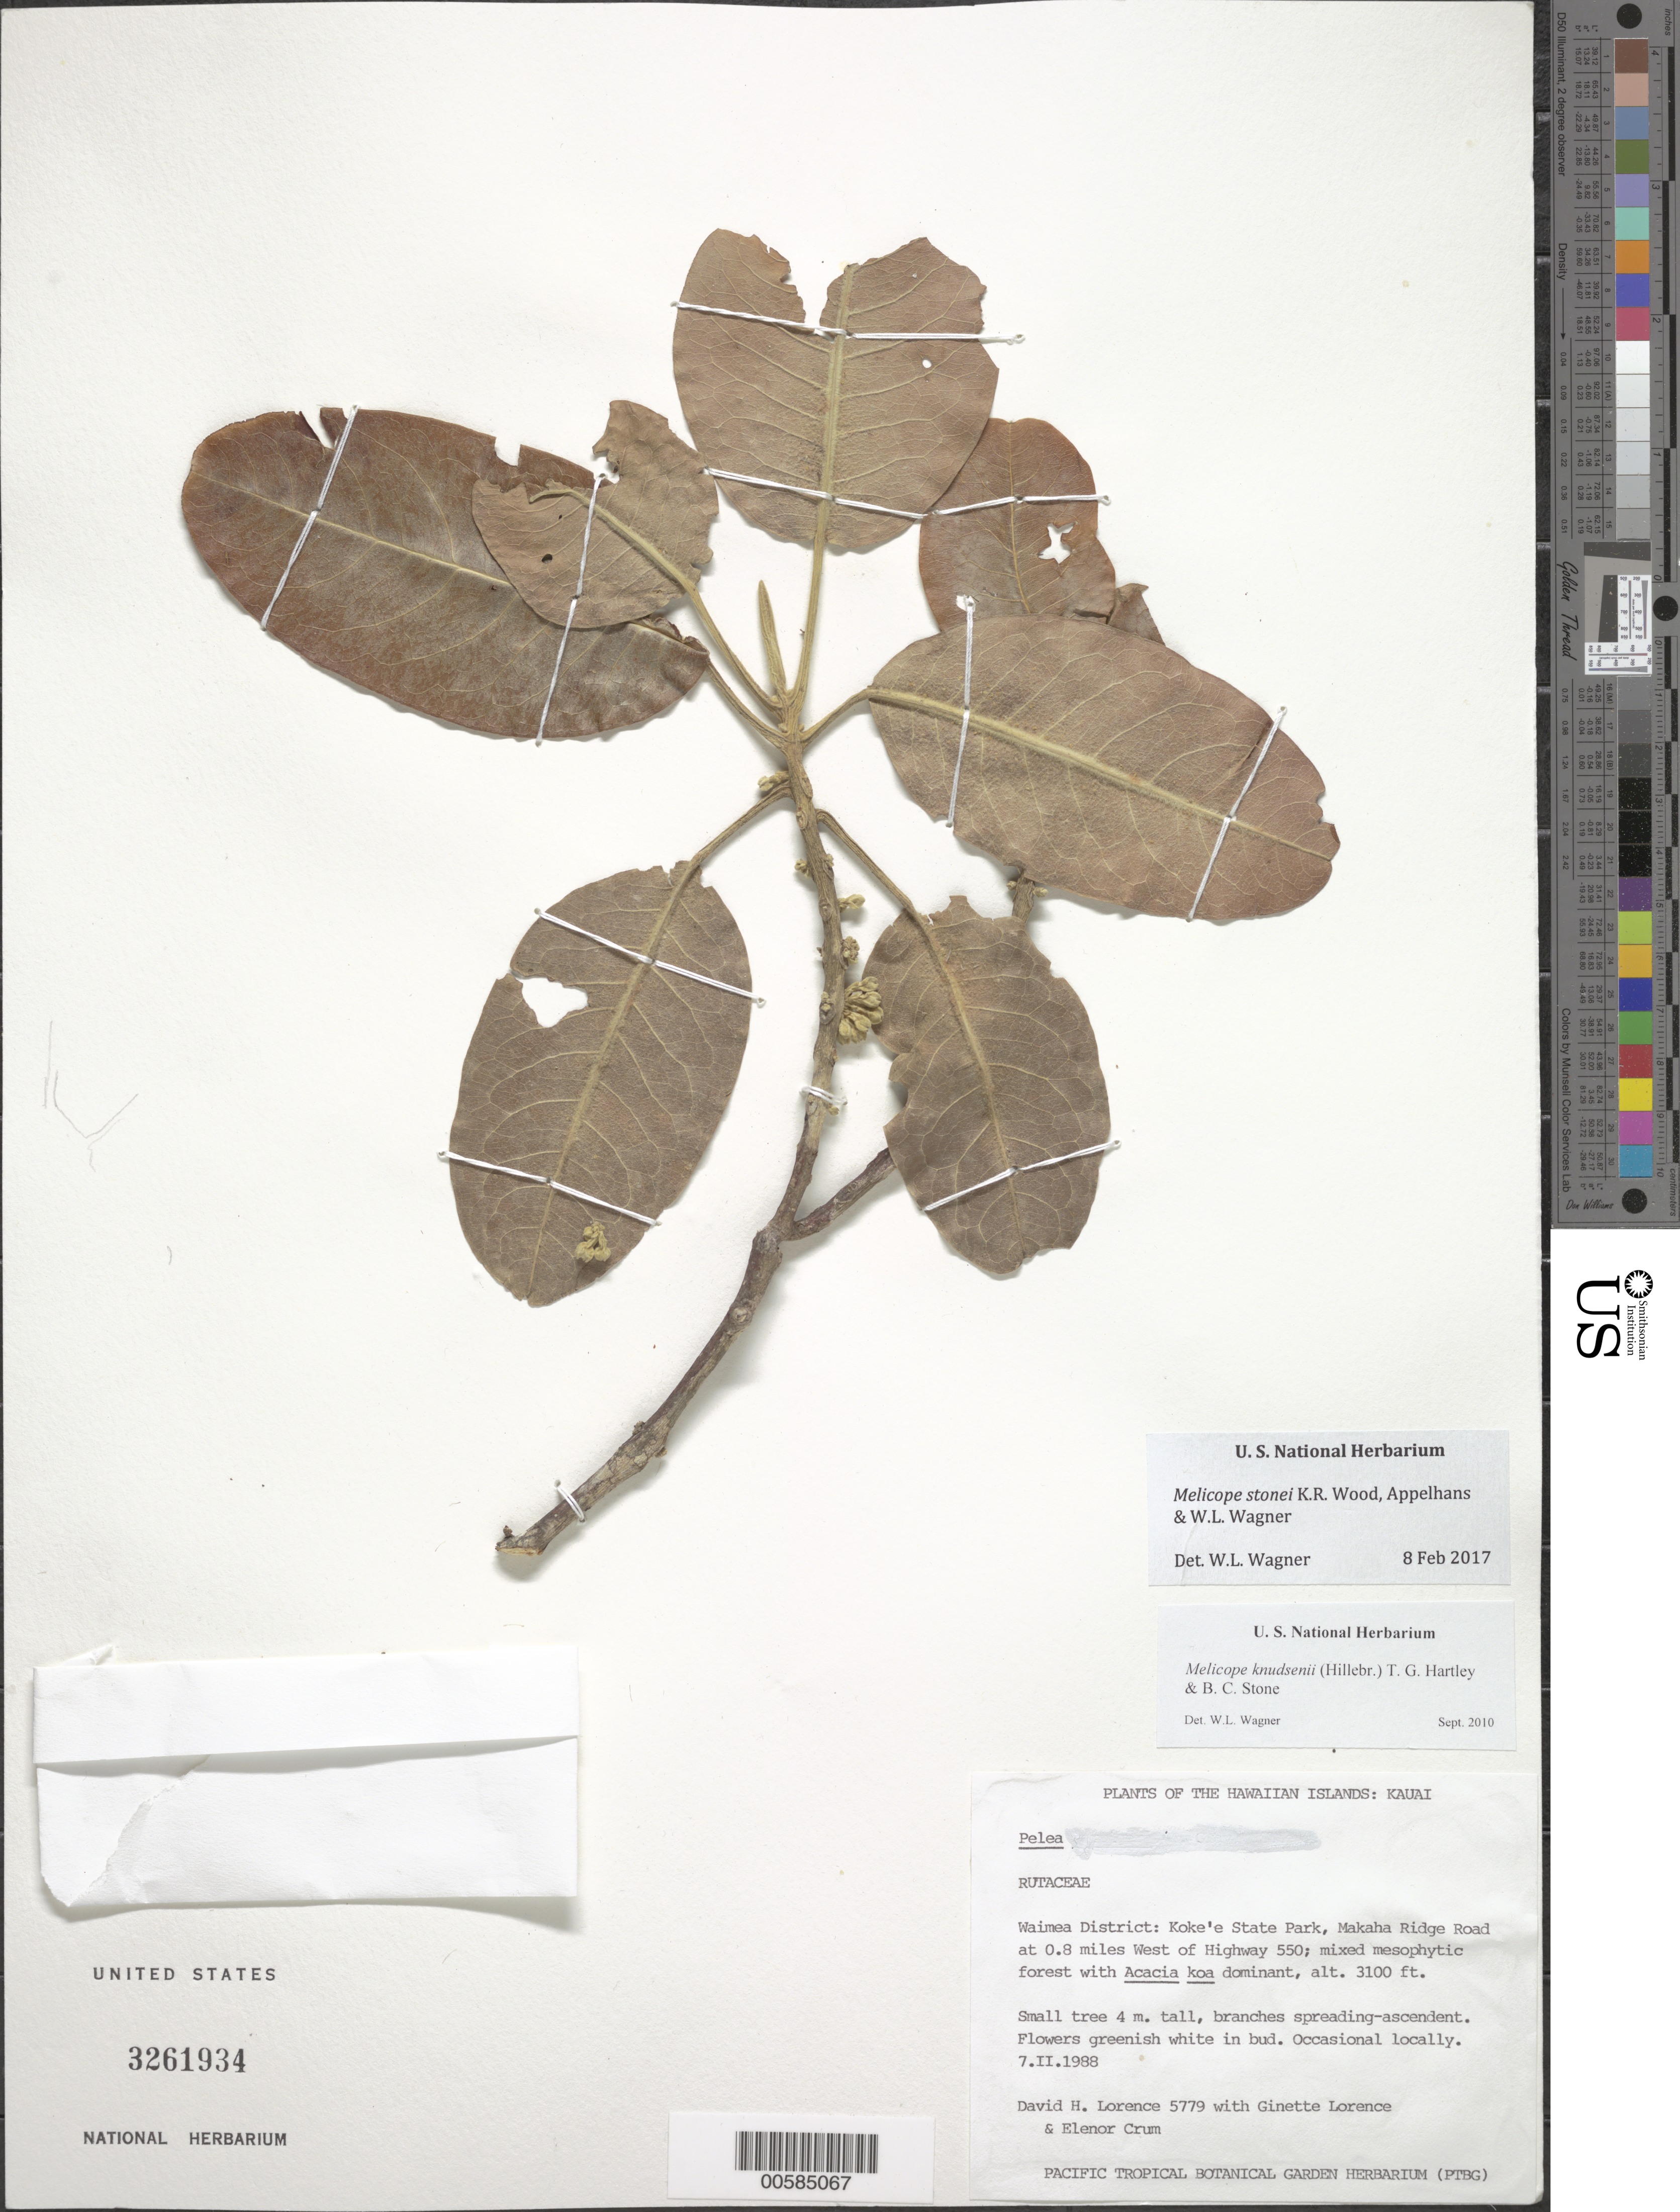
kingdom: Plantae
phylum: Tracheophyta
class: Magnoliopsida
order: Sapindales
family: Rutaceae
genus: Melicope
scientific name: Melicope stonei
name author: K.R. Wood et al.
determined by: Wagner, W. L., (BOT), Smithsonian Institution - National Museum of Natural History (UNITED STATES)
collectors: D. Lorence, G. Lorence & E. Crum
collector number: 5779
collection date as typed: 7 Feb 1988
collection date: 1988-02-07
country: United States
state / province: Hawaii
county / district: Kauai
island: Kaua'i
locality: Waimea Dist: Koke'e State Park, Makaha Ridge Rd at .8 mi W of Hwy 550.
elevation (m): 945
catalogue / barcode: US 3261934